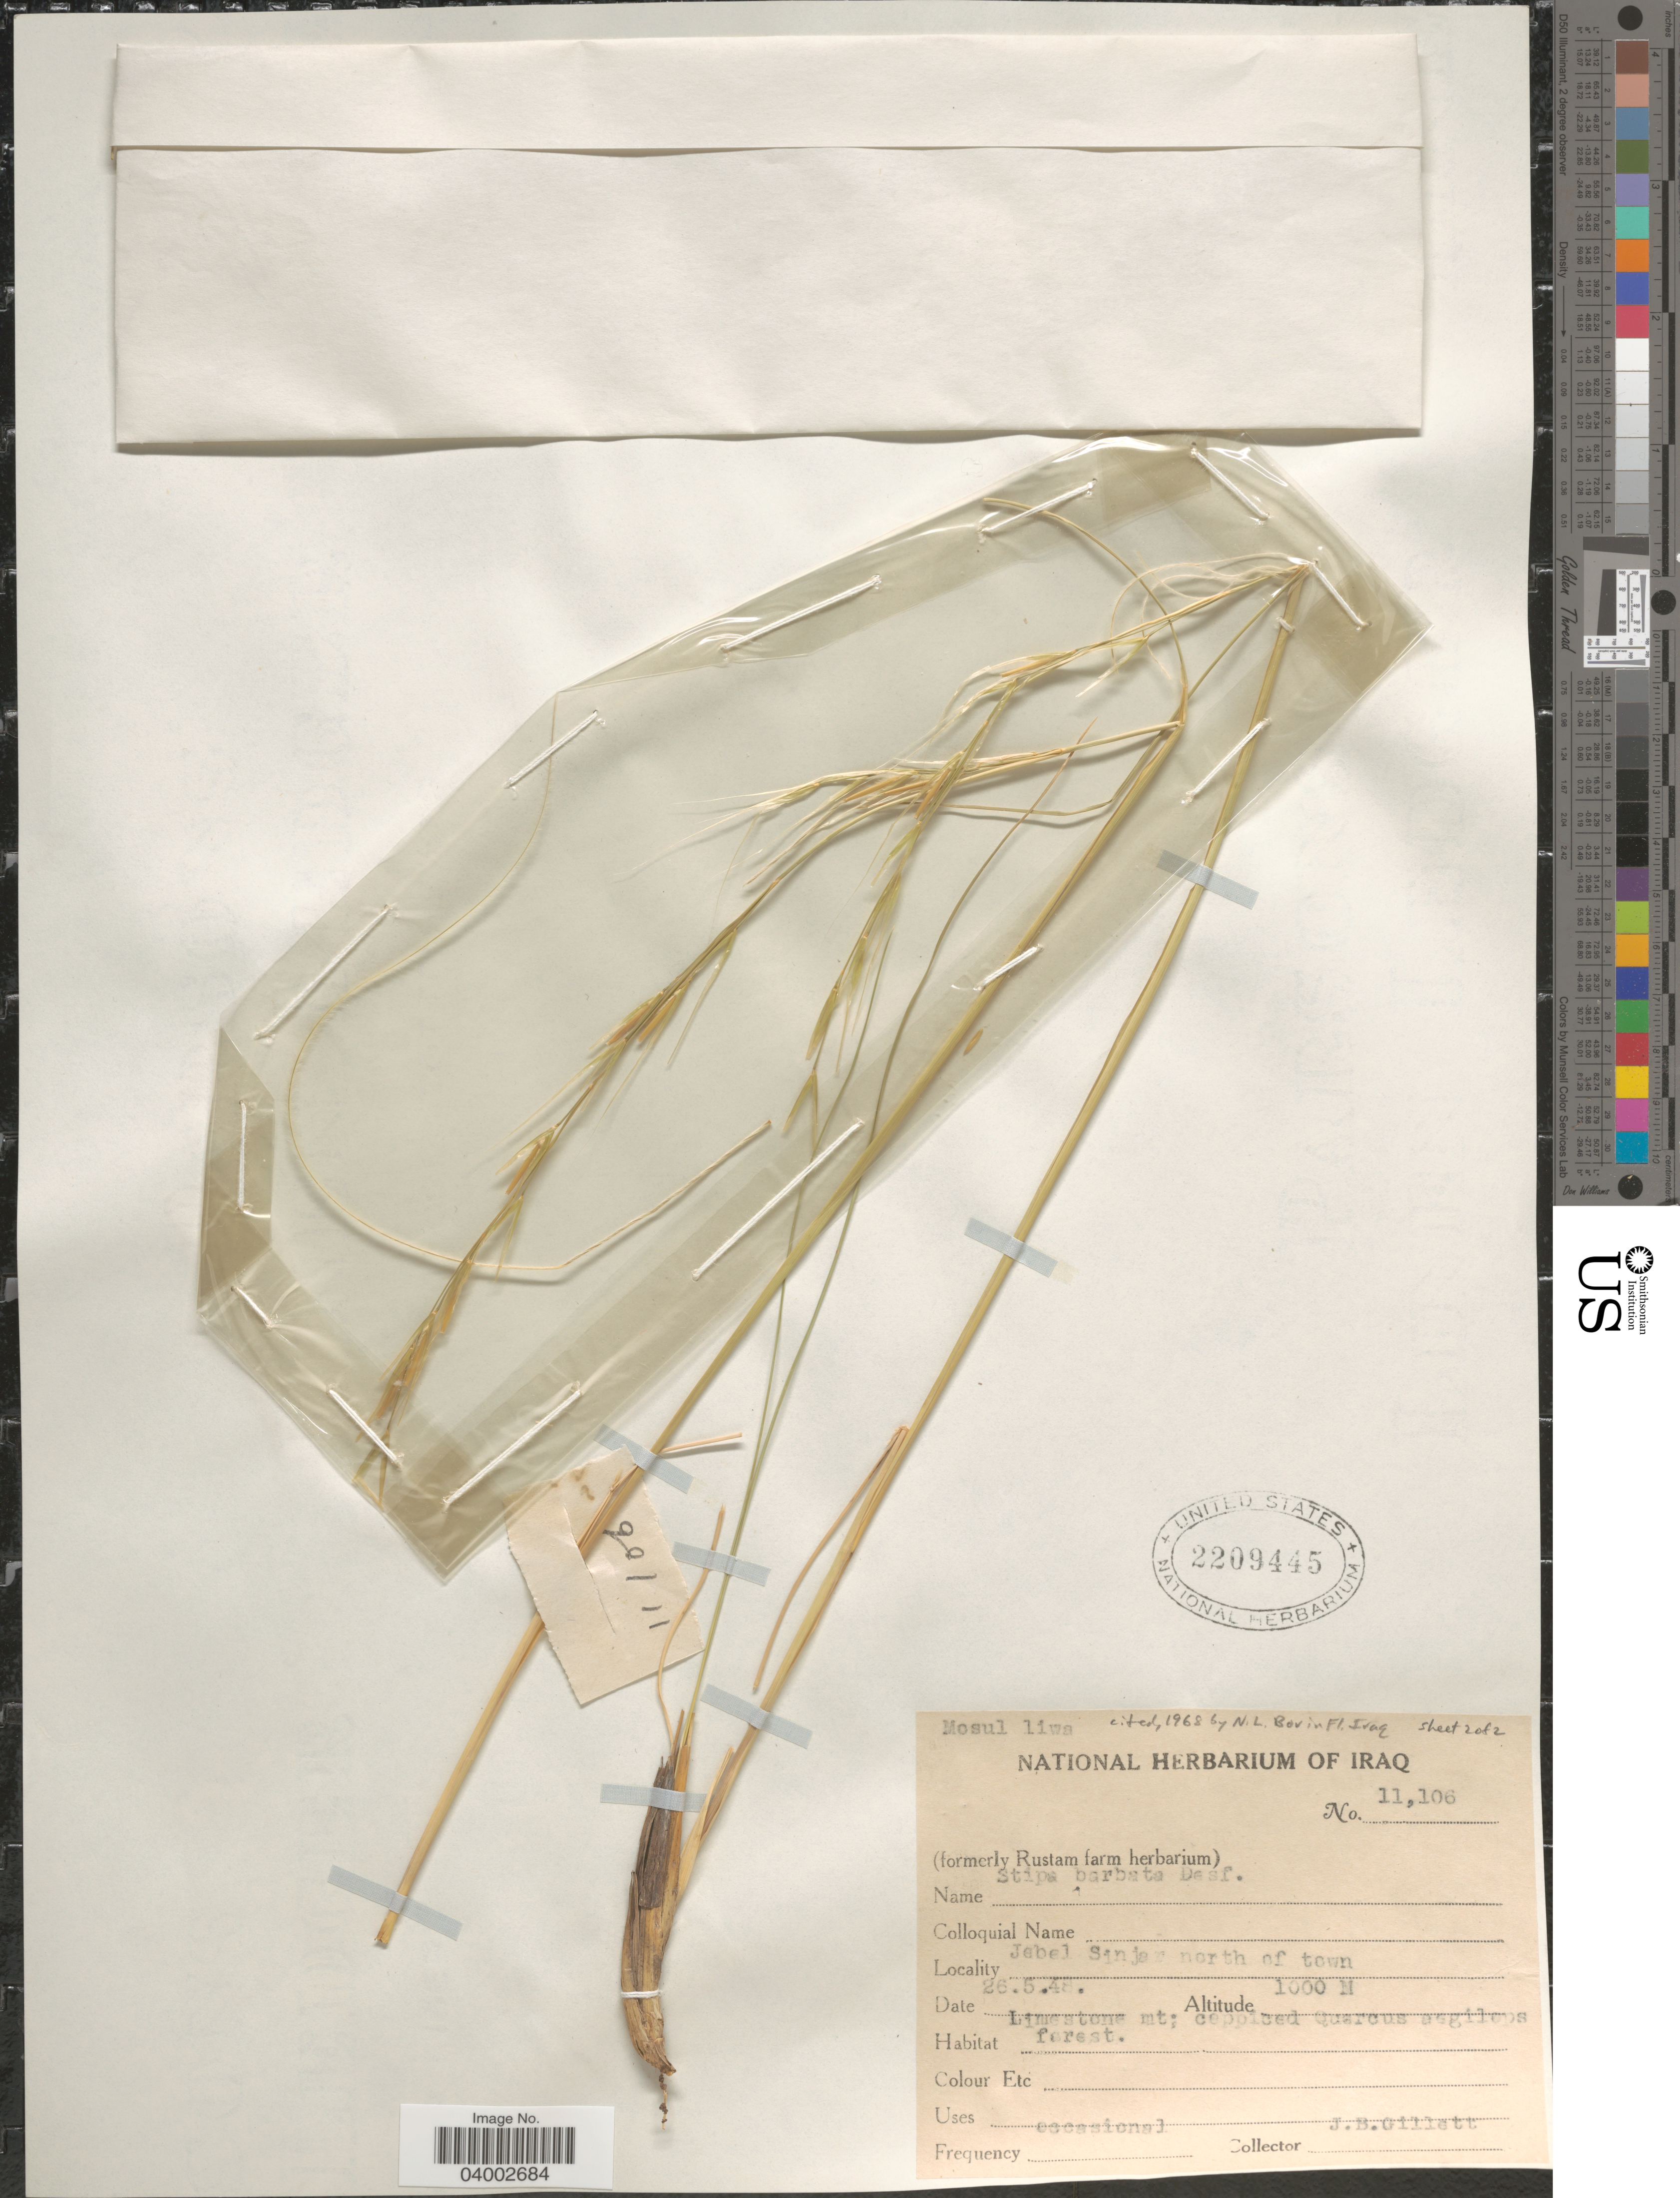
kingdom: Plantae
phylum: Tracheophyta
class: Liliopsida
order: Poales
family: Poaceae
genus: Stipa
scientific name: Stipa barbata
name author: Michx.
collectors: J. B. Gillett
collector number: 11106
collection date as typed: Transcribed d/m/y: 26/5/48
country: Iraq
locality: Mosul liwa. Jebel Sinjar north of town.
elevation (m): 1000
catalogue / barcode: US 2209445